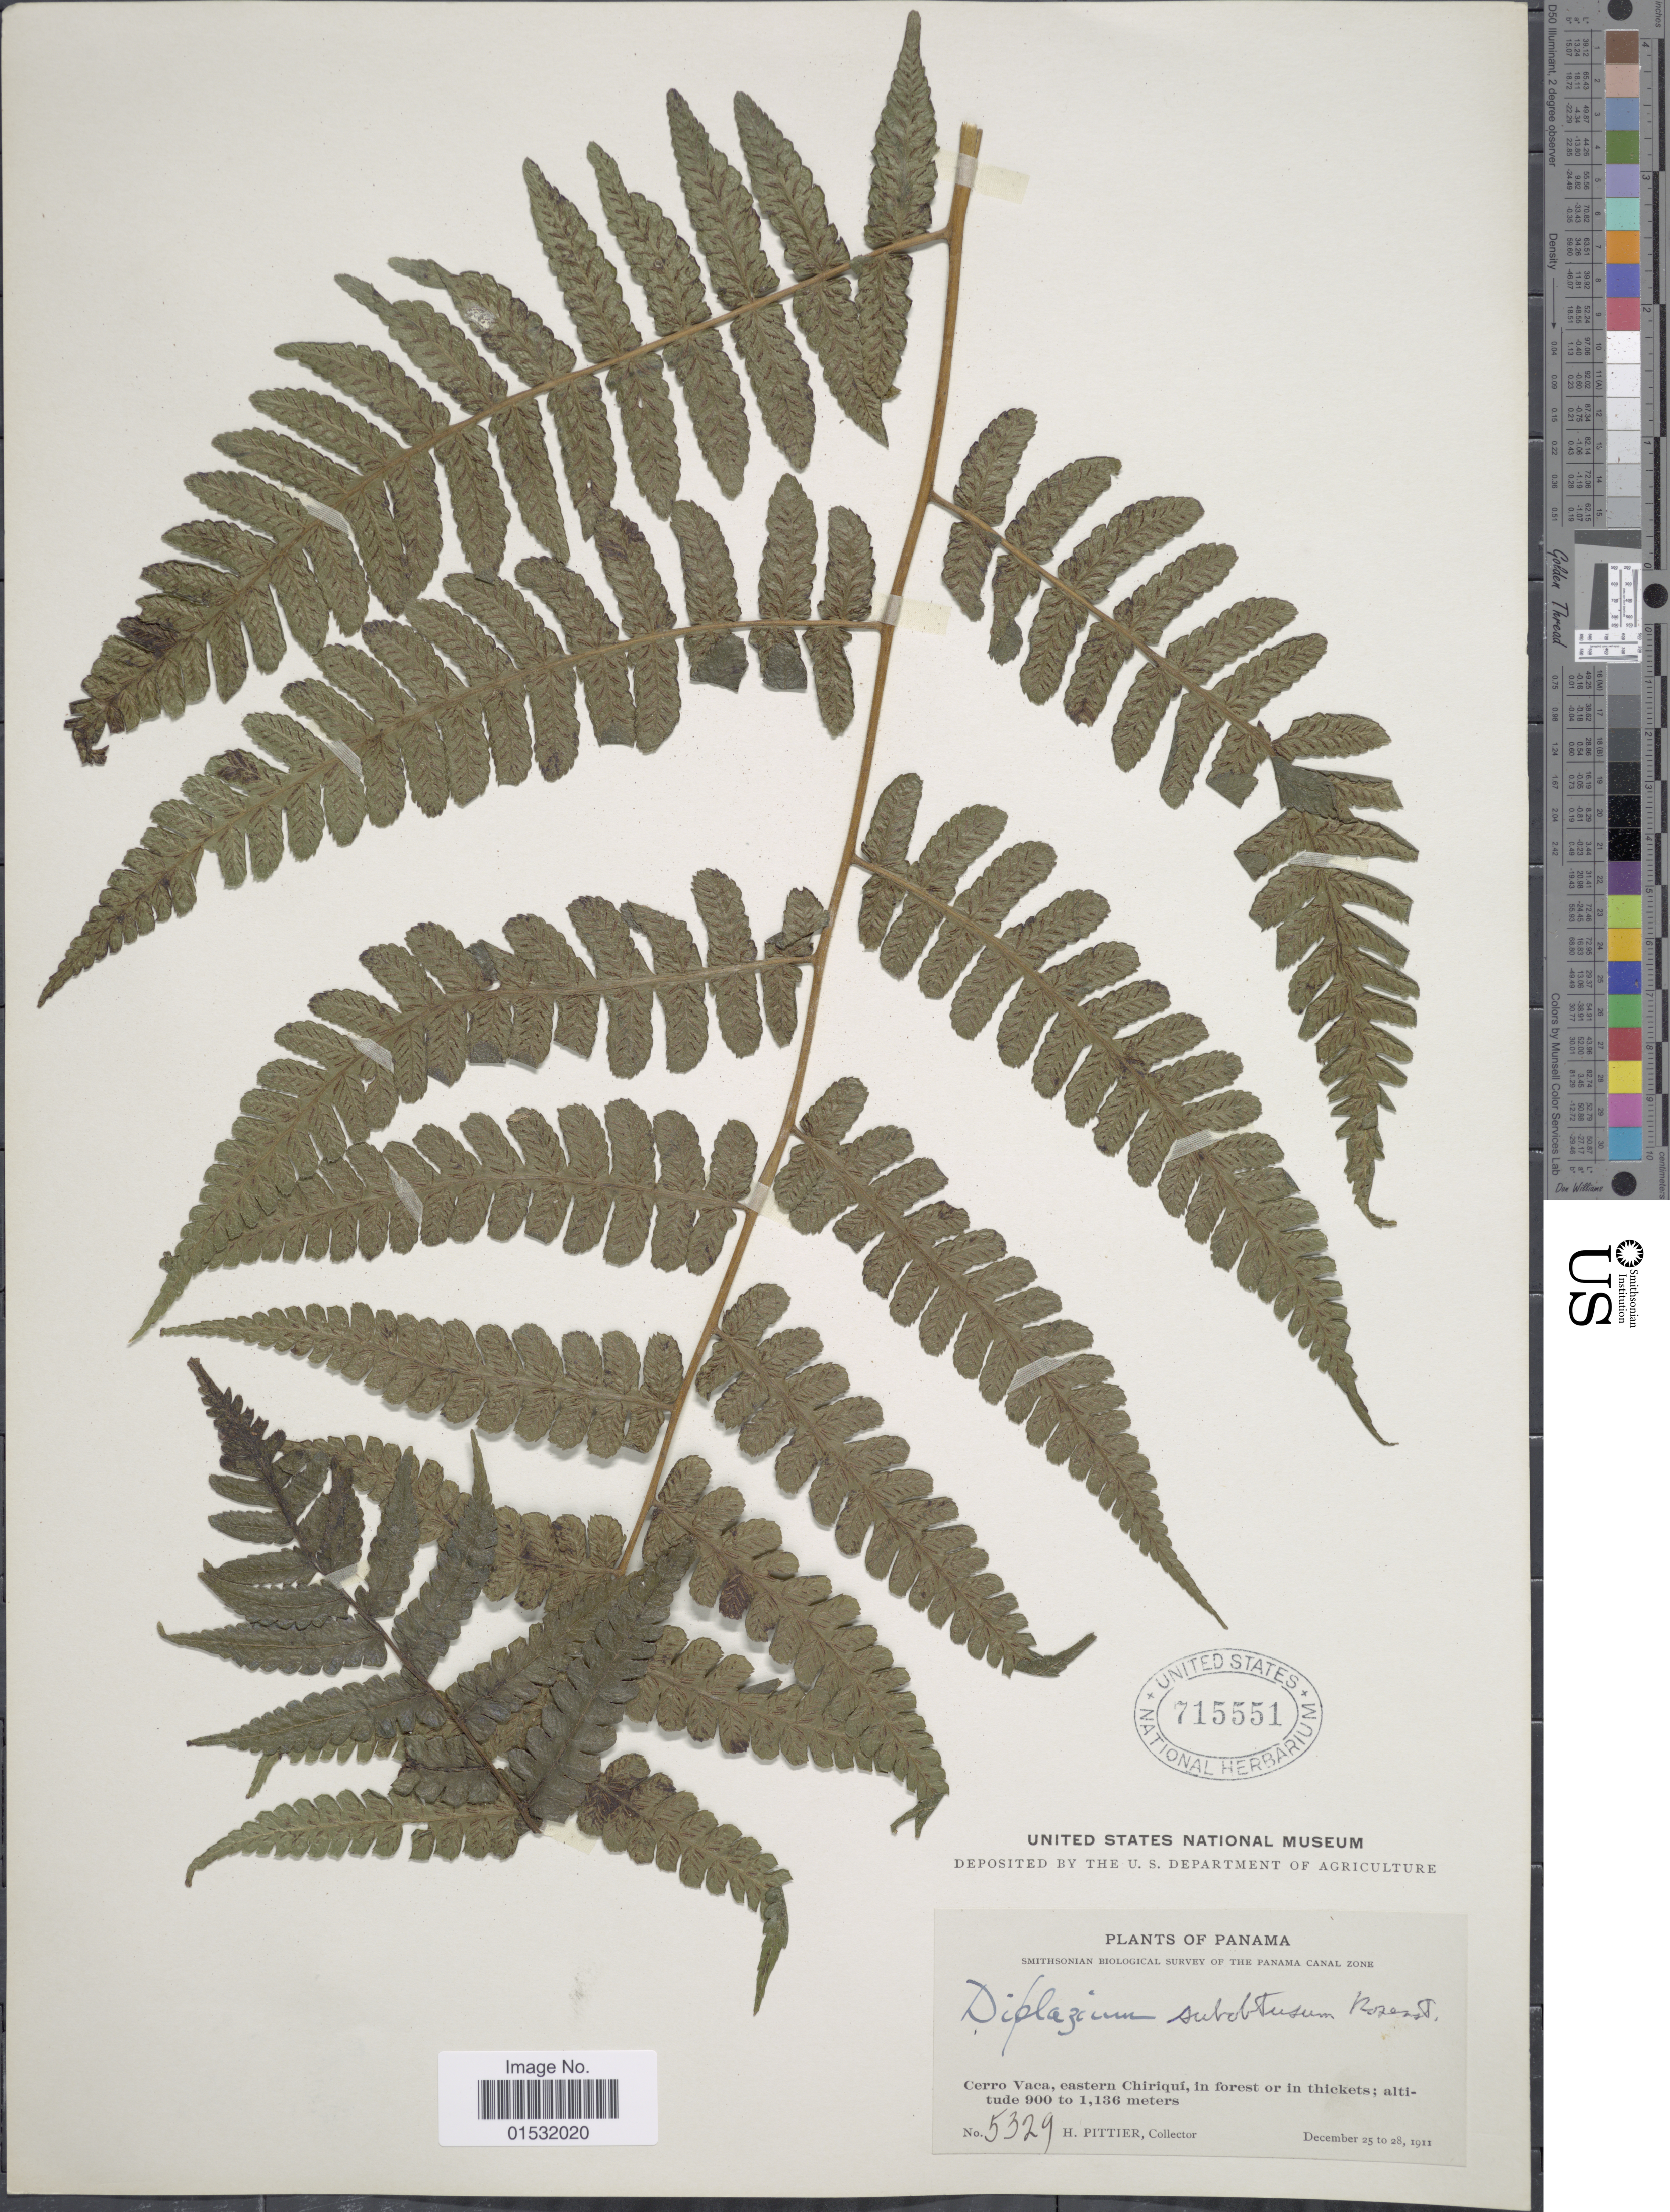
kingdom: Plantae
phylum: Tracheophyta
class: Polypodiopsida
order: Polypodiales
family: Athyriaceae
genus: Diplazium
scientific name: Diplazium subobtusum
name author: Rosenst.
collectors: H. F. Pittier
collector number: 5329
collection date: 1911-12-25/1911-12-28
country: Panama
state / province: Chiriqui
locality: Cerro Vaca, eastern Chiriquí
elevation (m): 900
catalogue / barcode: US 715551